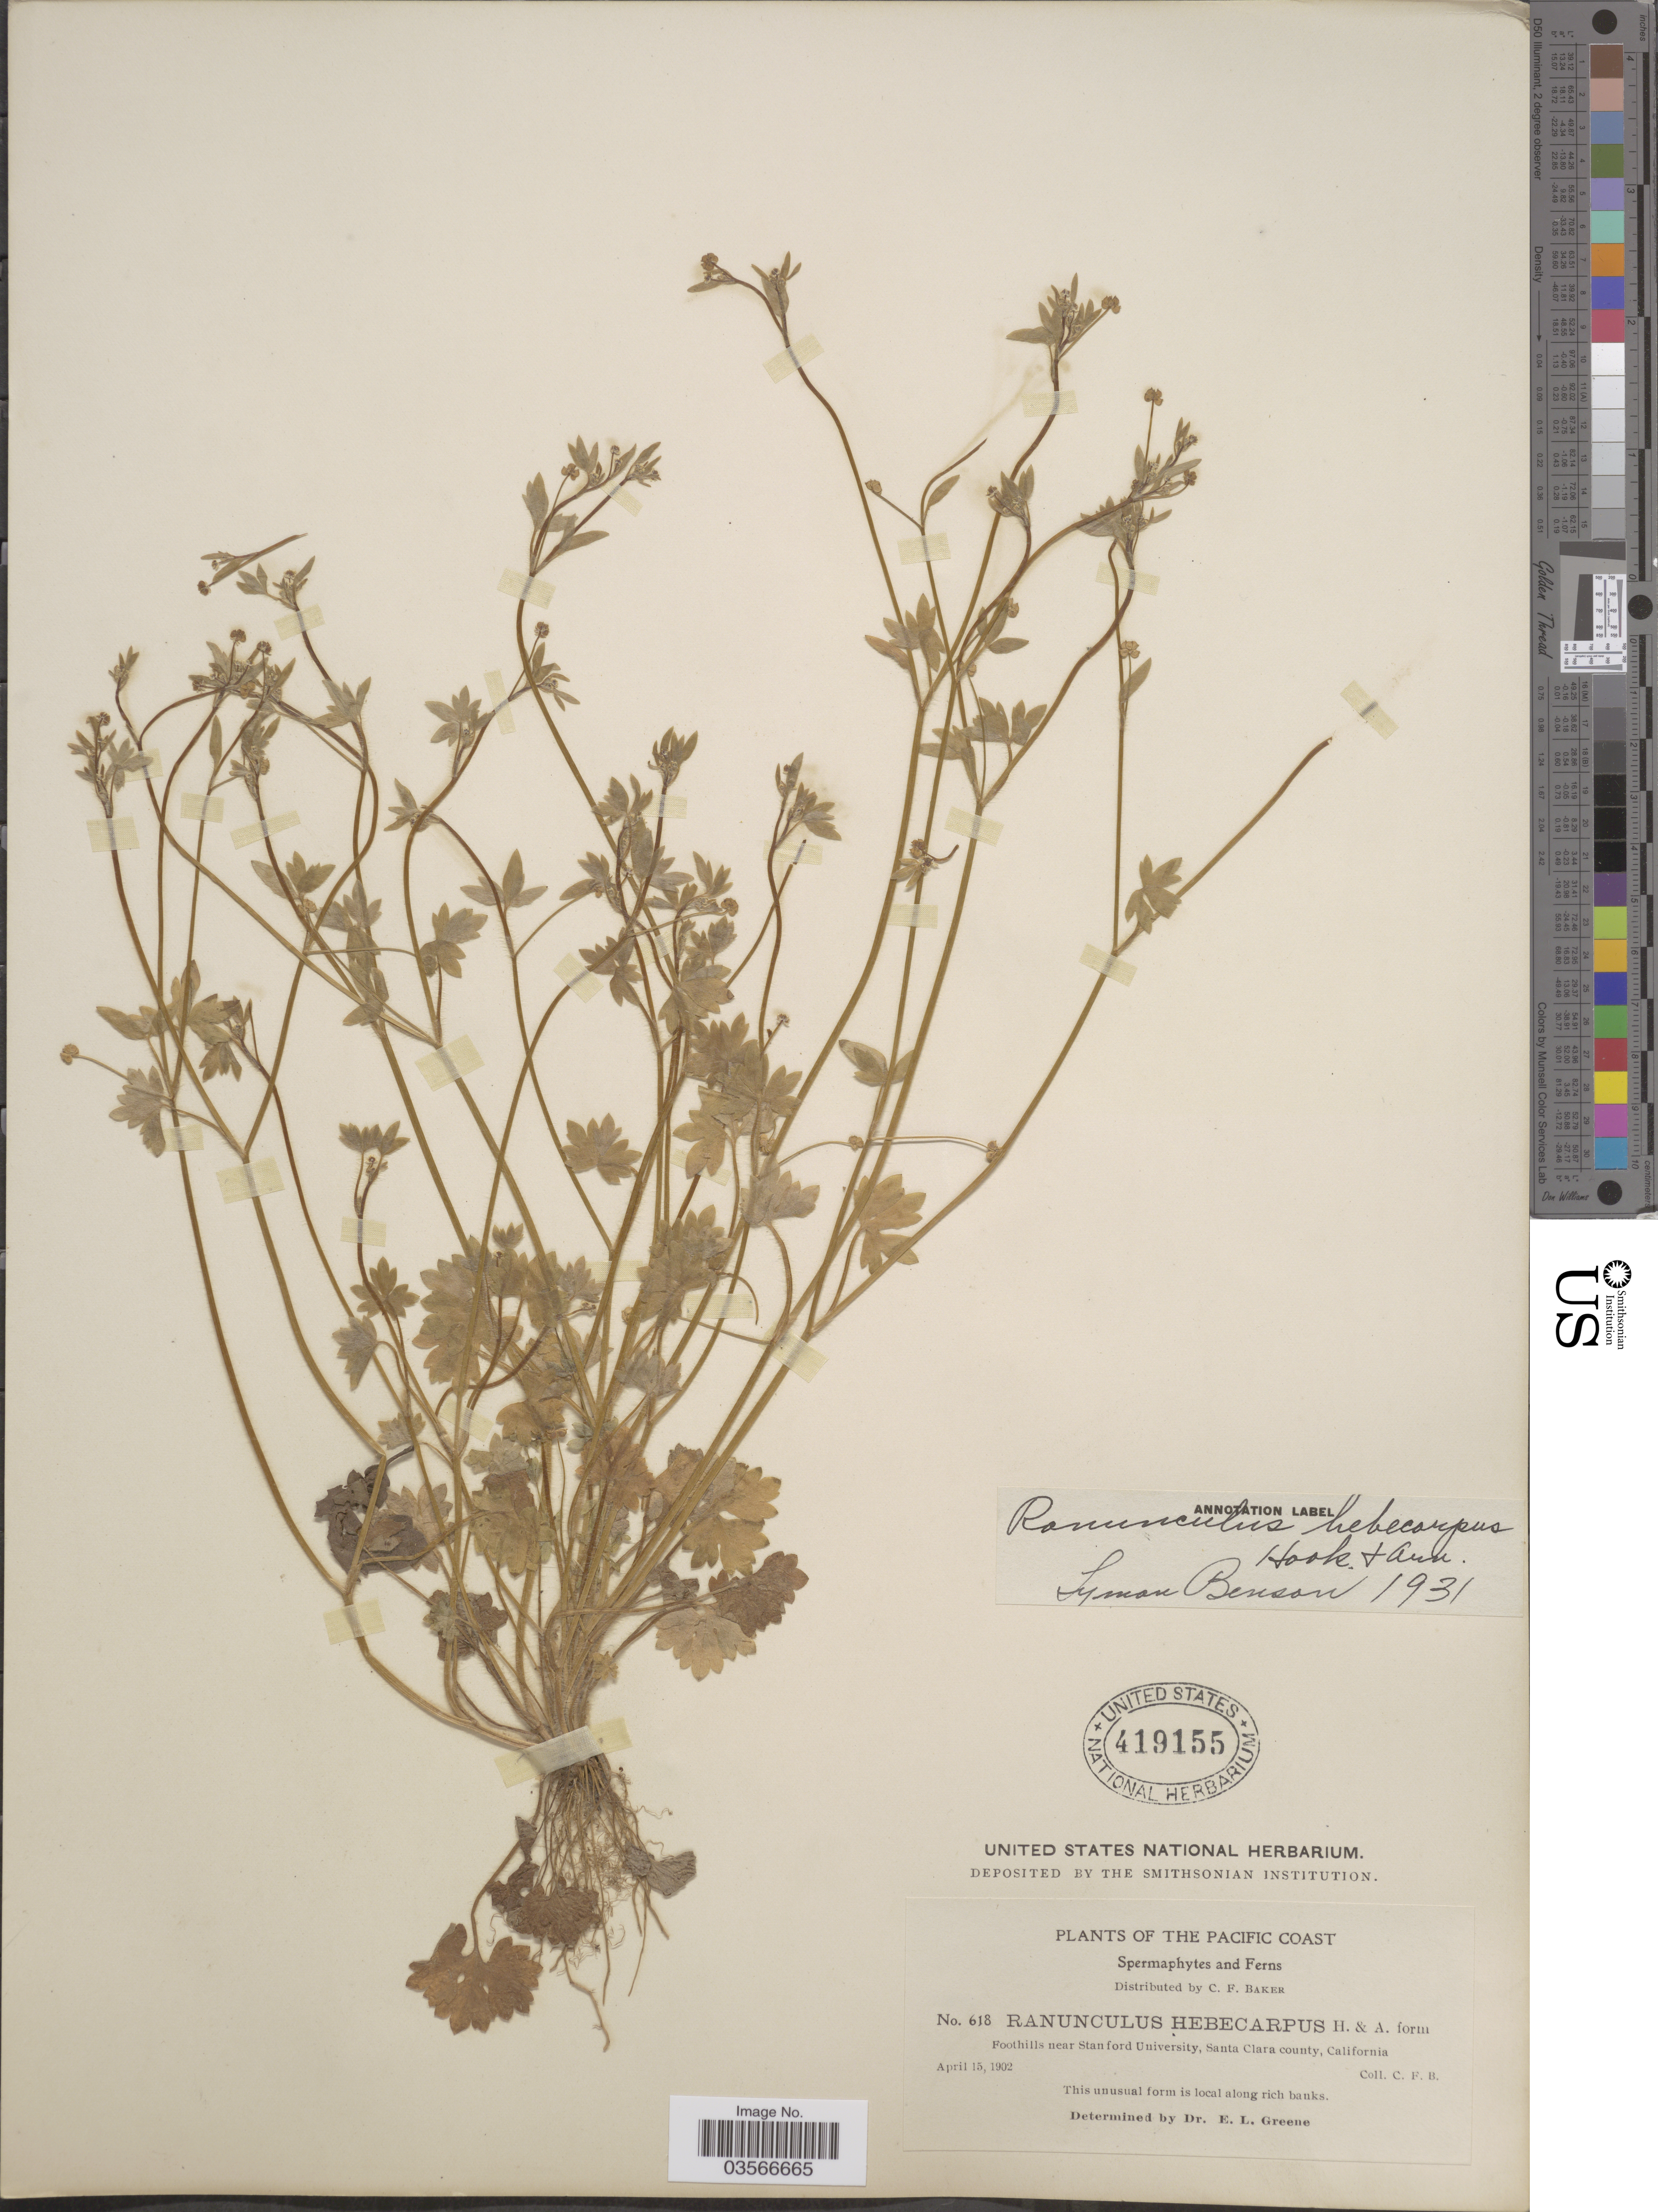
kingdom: Plantae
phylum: Tracheophyta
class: Magnoliopsida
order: Ranunculales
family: Ranunculaceae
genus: Ranunculus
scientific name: Ranunculus hebecarpus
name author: Hook. & Arn.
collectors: C. F. Baker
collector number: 618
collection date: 1902-04-15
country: United States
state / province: California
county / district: Santa Clara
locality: The Pacific Coast. Foothills near Stanford University, Santa Clara county.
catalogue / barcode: US 419155